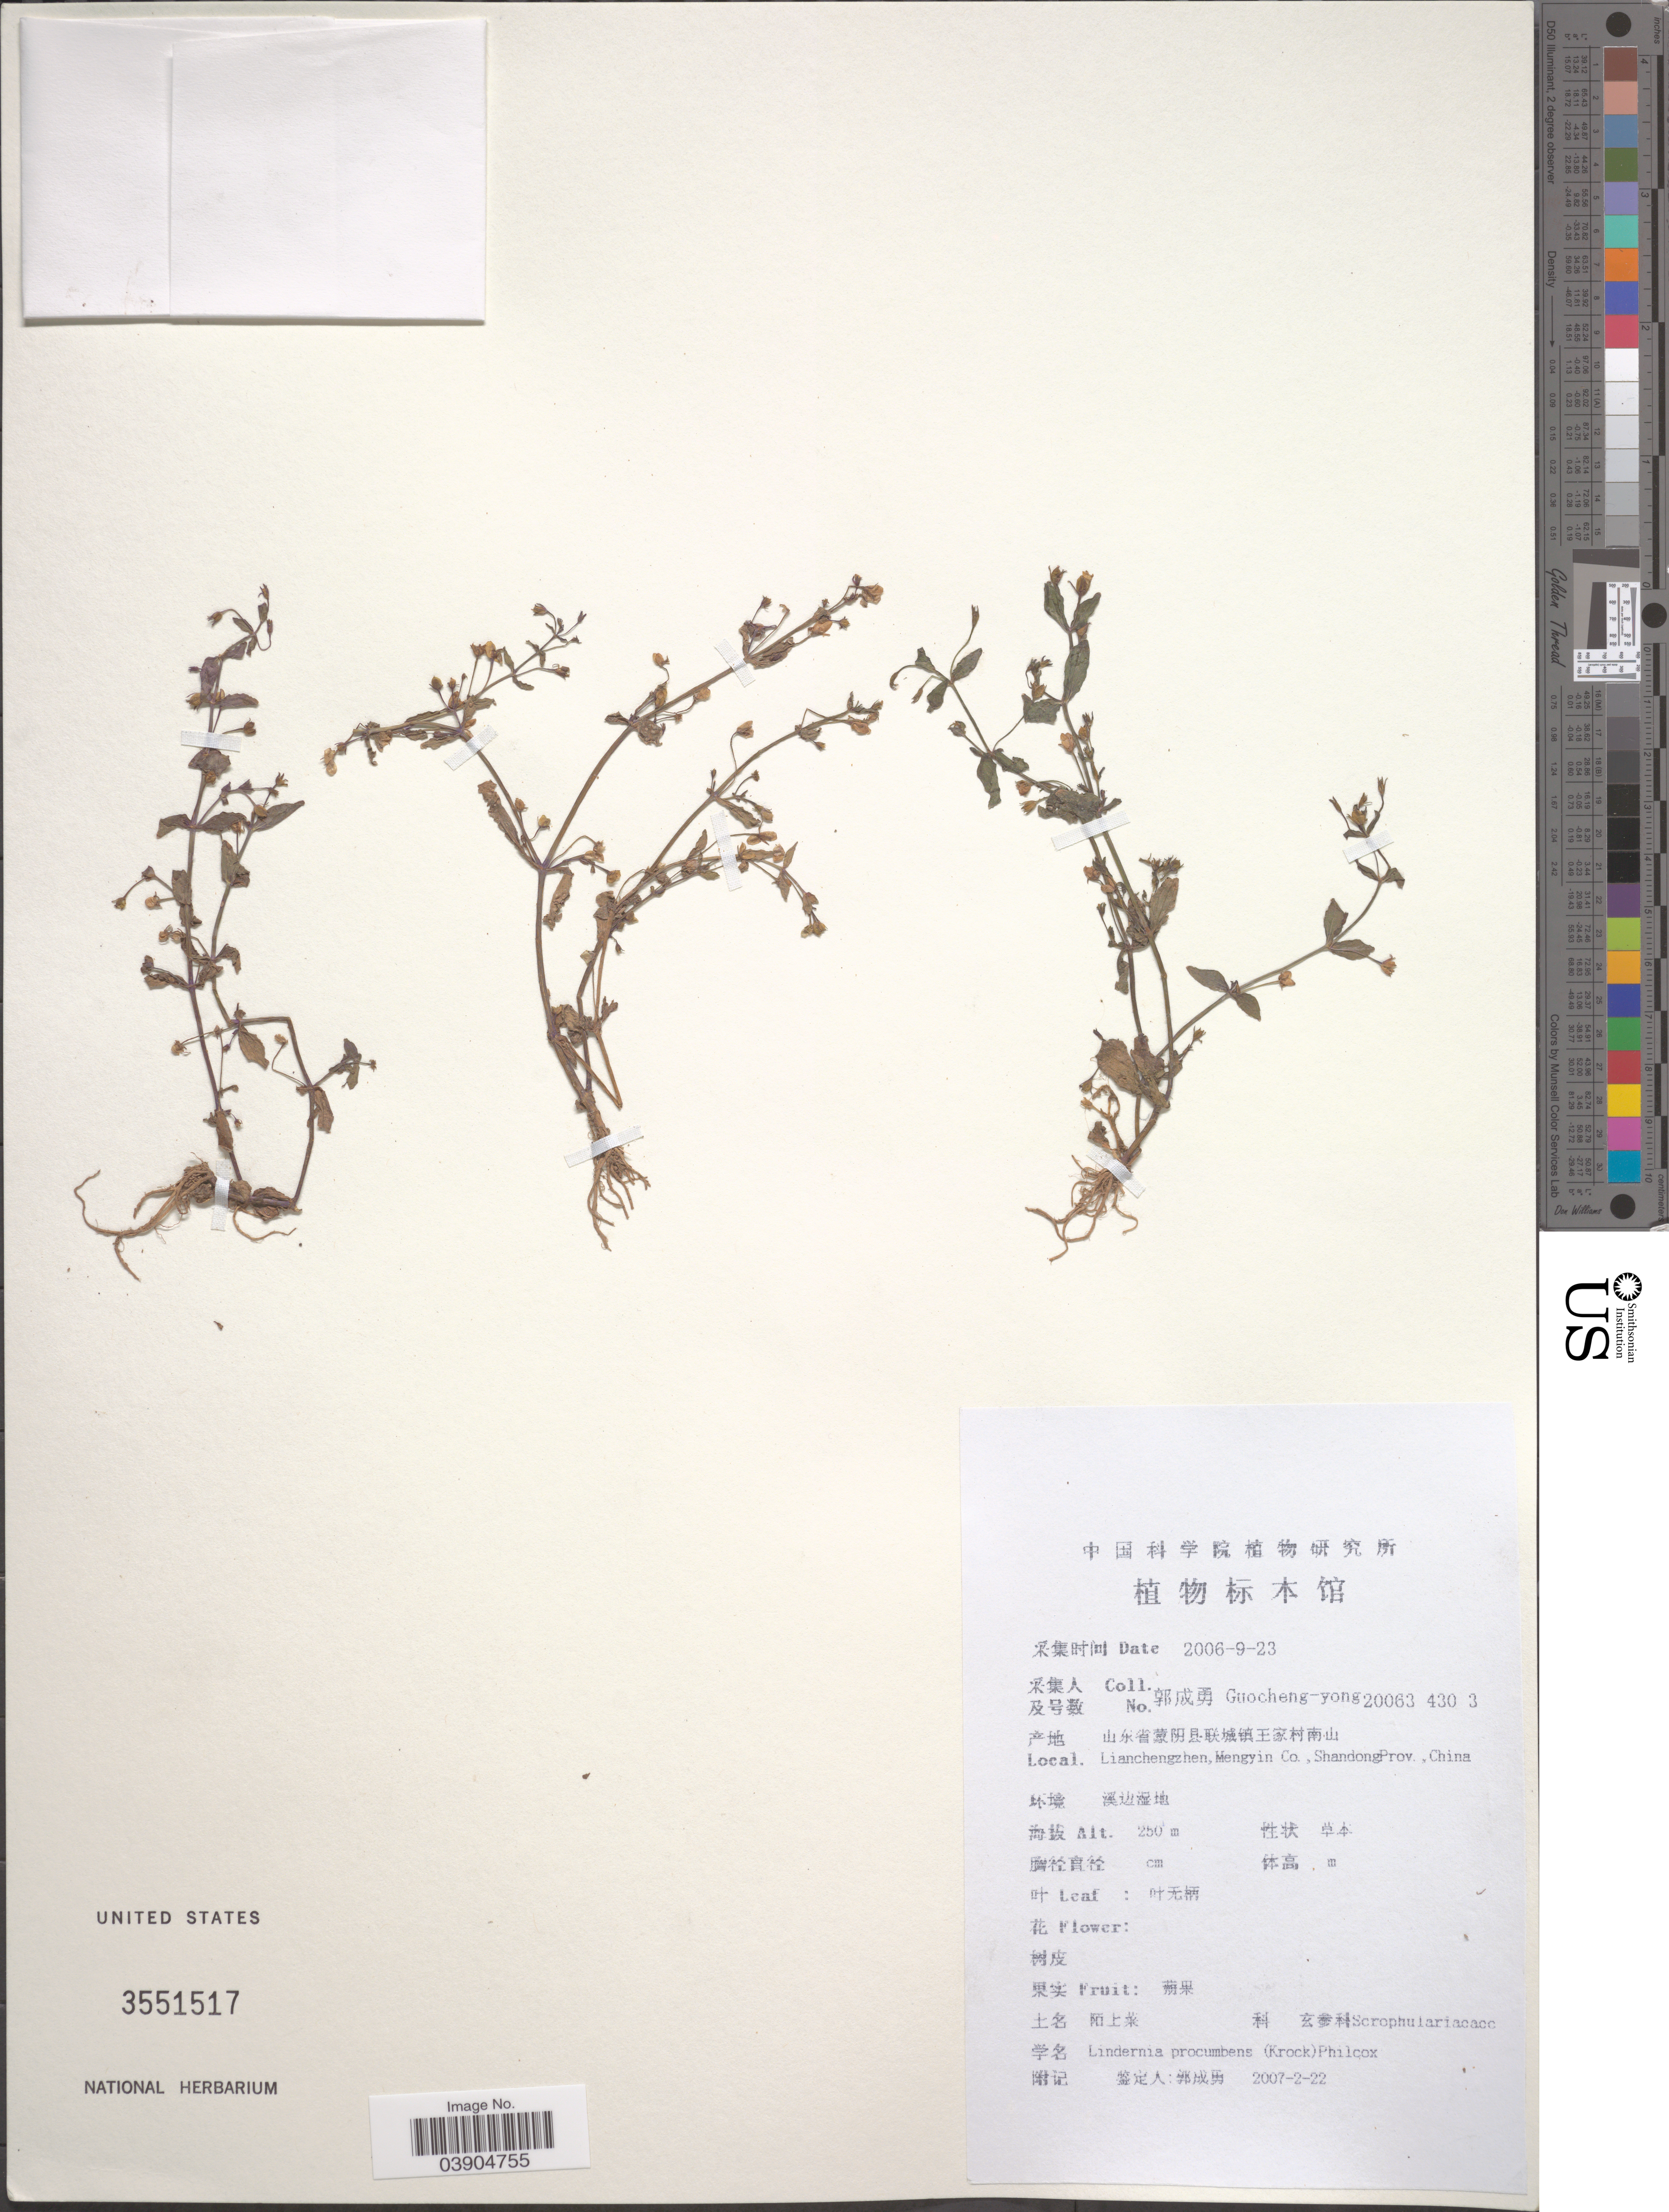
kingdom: Plantae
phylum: Tracheophyta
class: Magnoliopsida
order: Lamiales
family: Linderniaceae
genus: Lindernia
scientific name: Lindernia procumbens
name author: (Krock.) Philcox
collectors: Guo cheng-yong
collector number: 20063-430-3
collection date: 2006-09-23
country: China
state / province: Shandong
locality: Lianchengzhen, Mengyin Co.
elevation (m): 250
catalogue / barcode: US 3551517